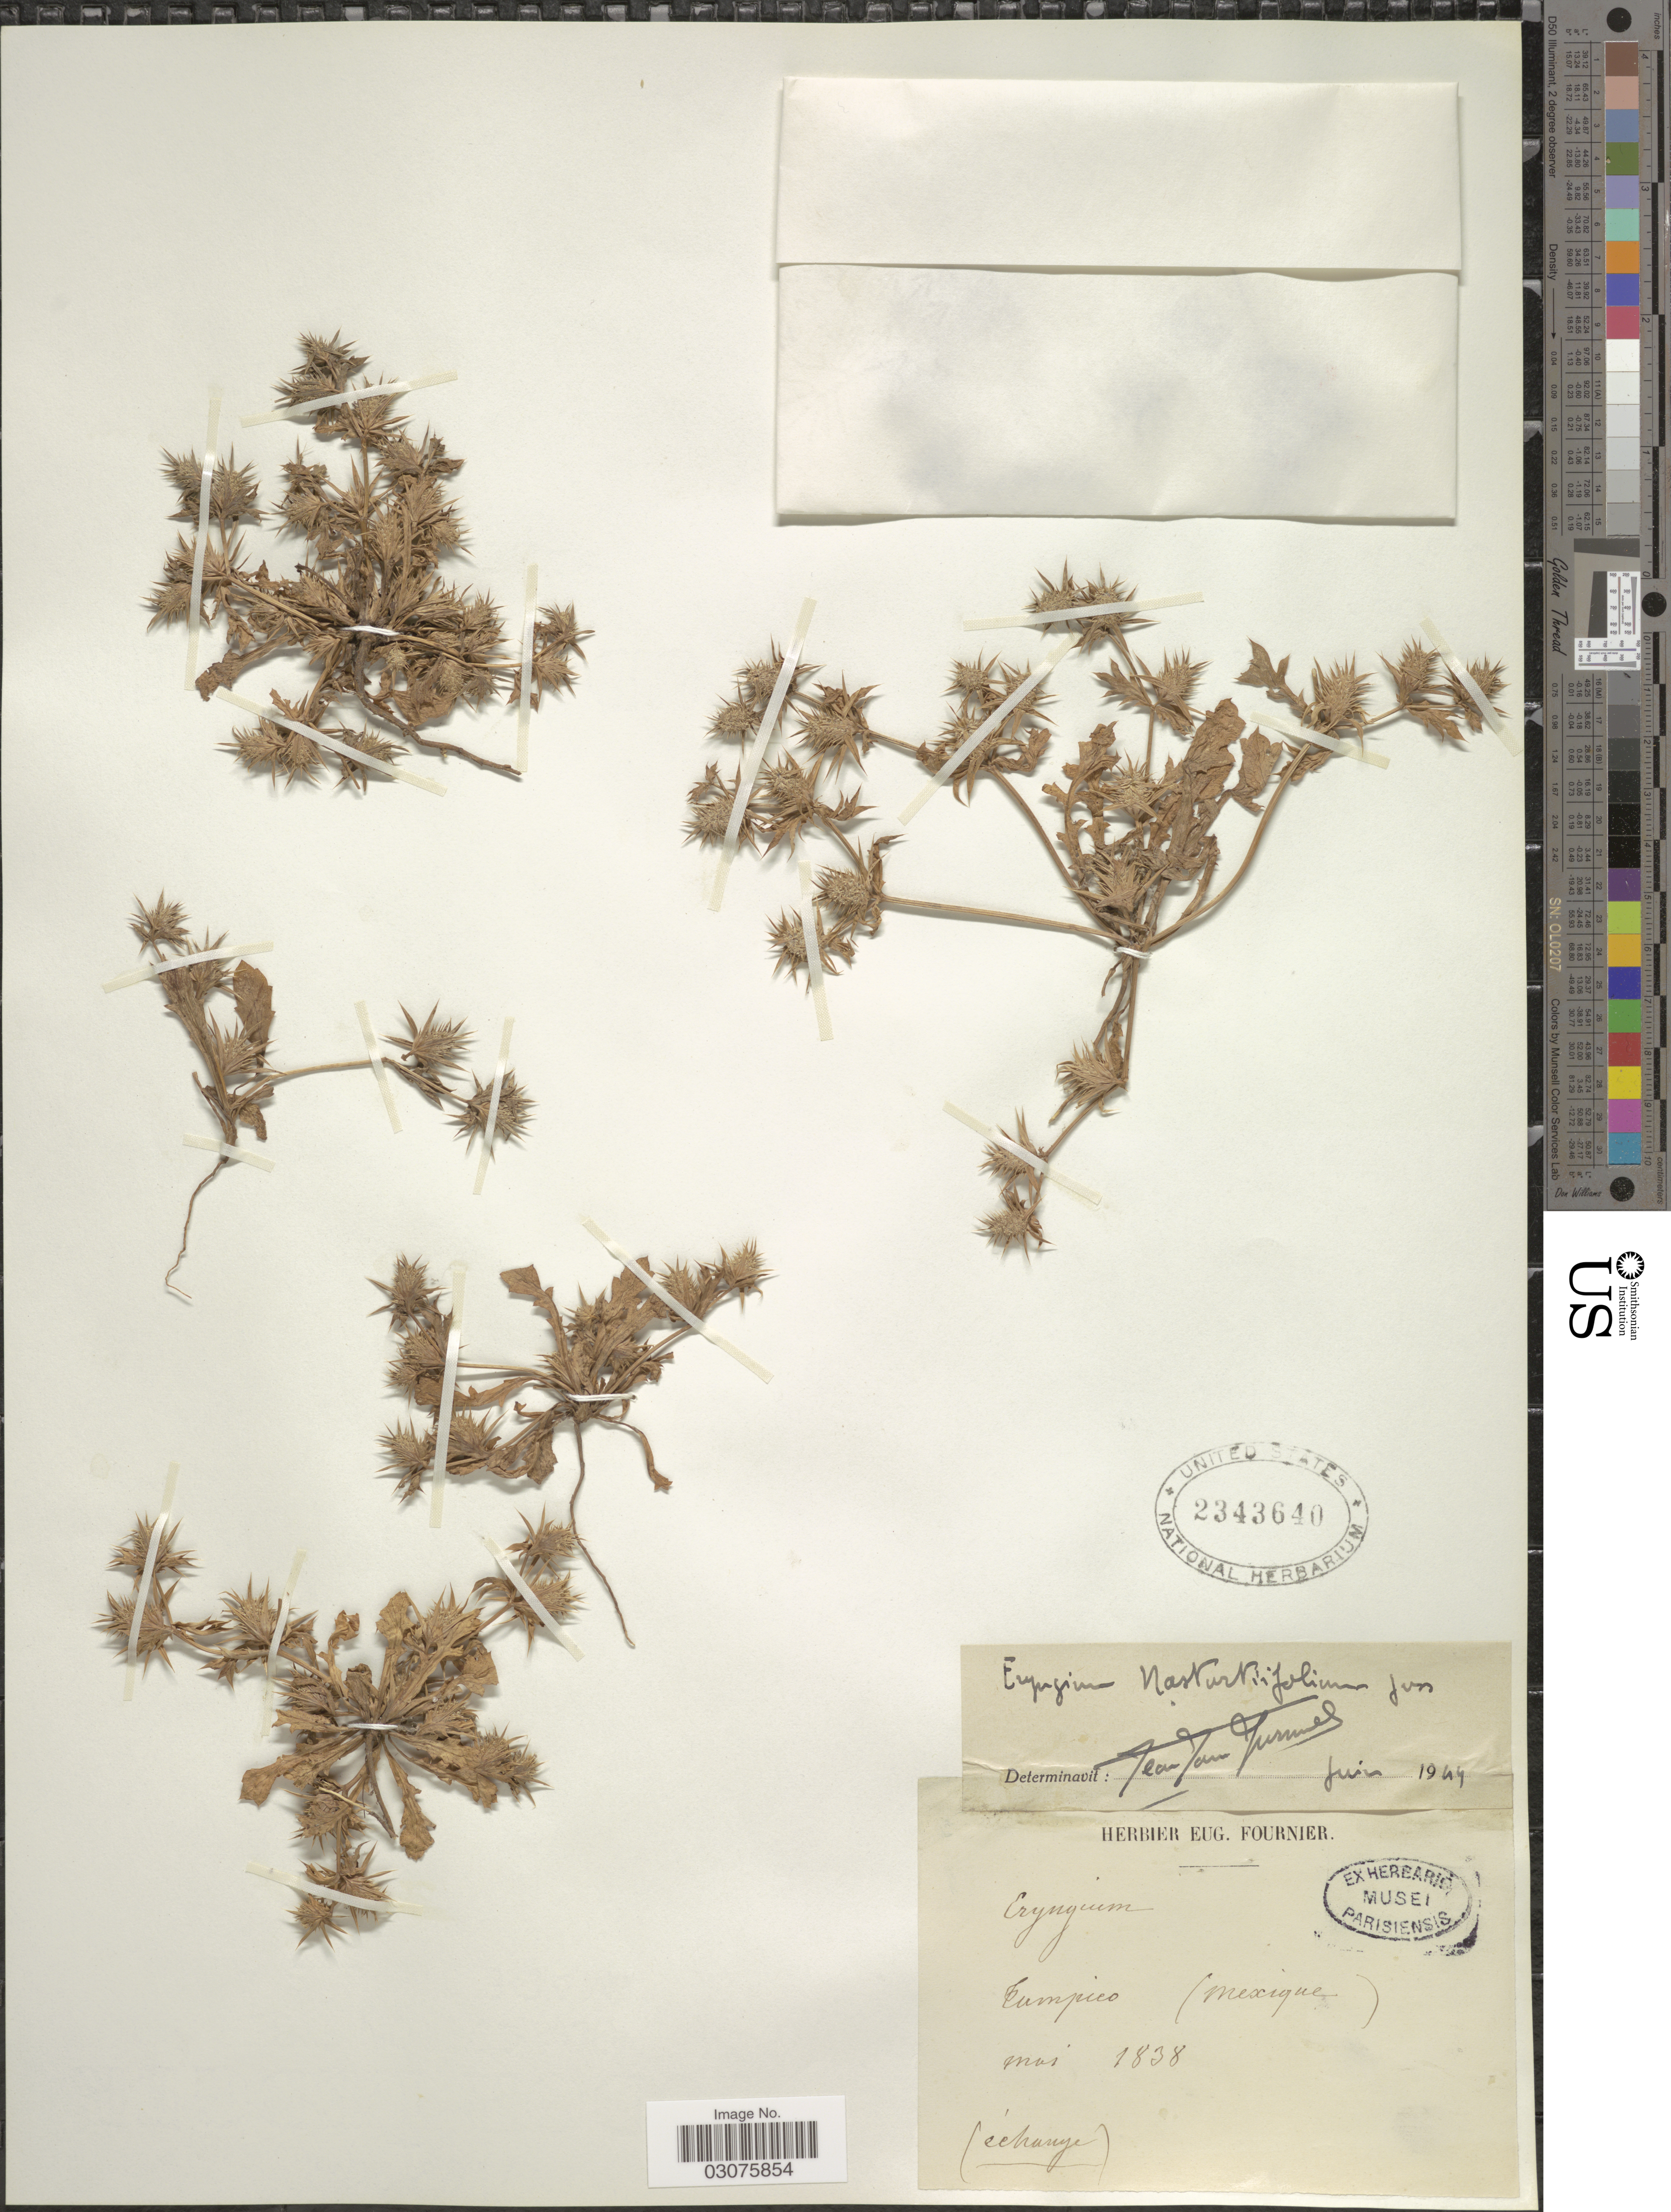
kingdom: Plantae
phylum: Tracheophyta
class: Magnoliopsida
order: Apiales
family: Apiaceae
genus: Eryngium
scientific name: Eryngium nasturtiifolium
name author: Juss. ex F. Delaroche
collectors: ex herb. Eug. Fournier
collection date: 1838-05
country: Mexico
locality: Tampico.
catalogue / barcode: US 2343640